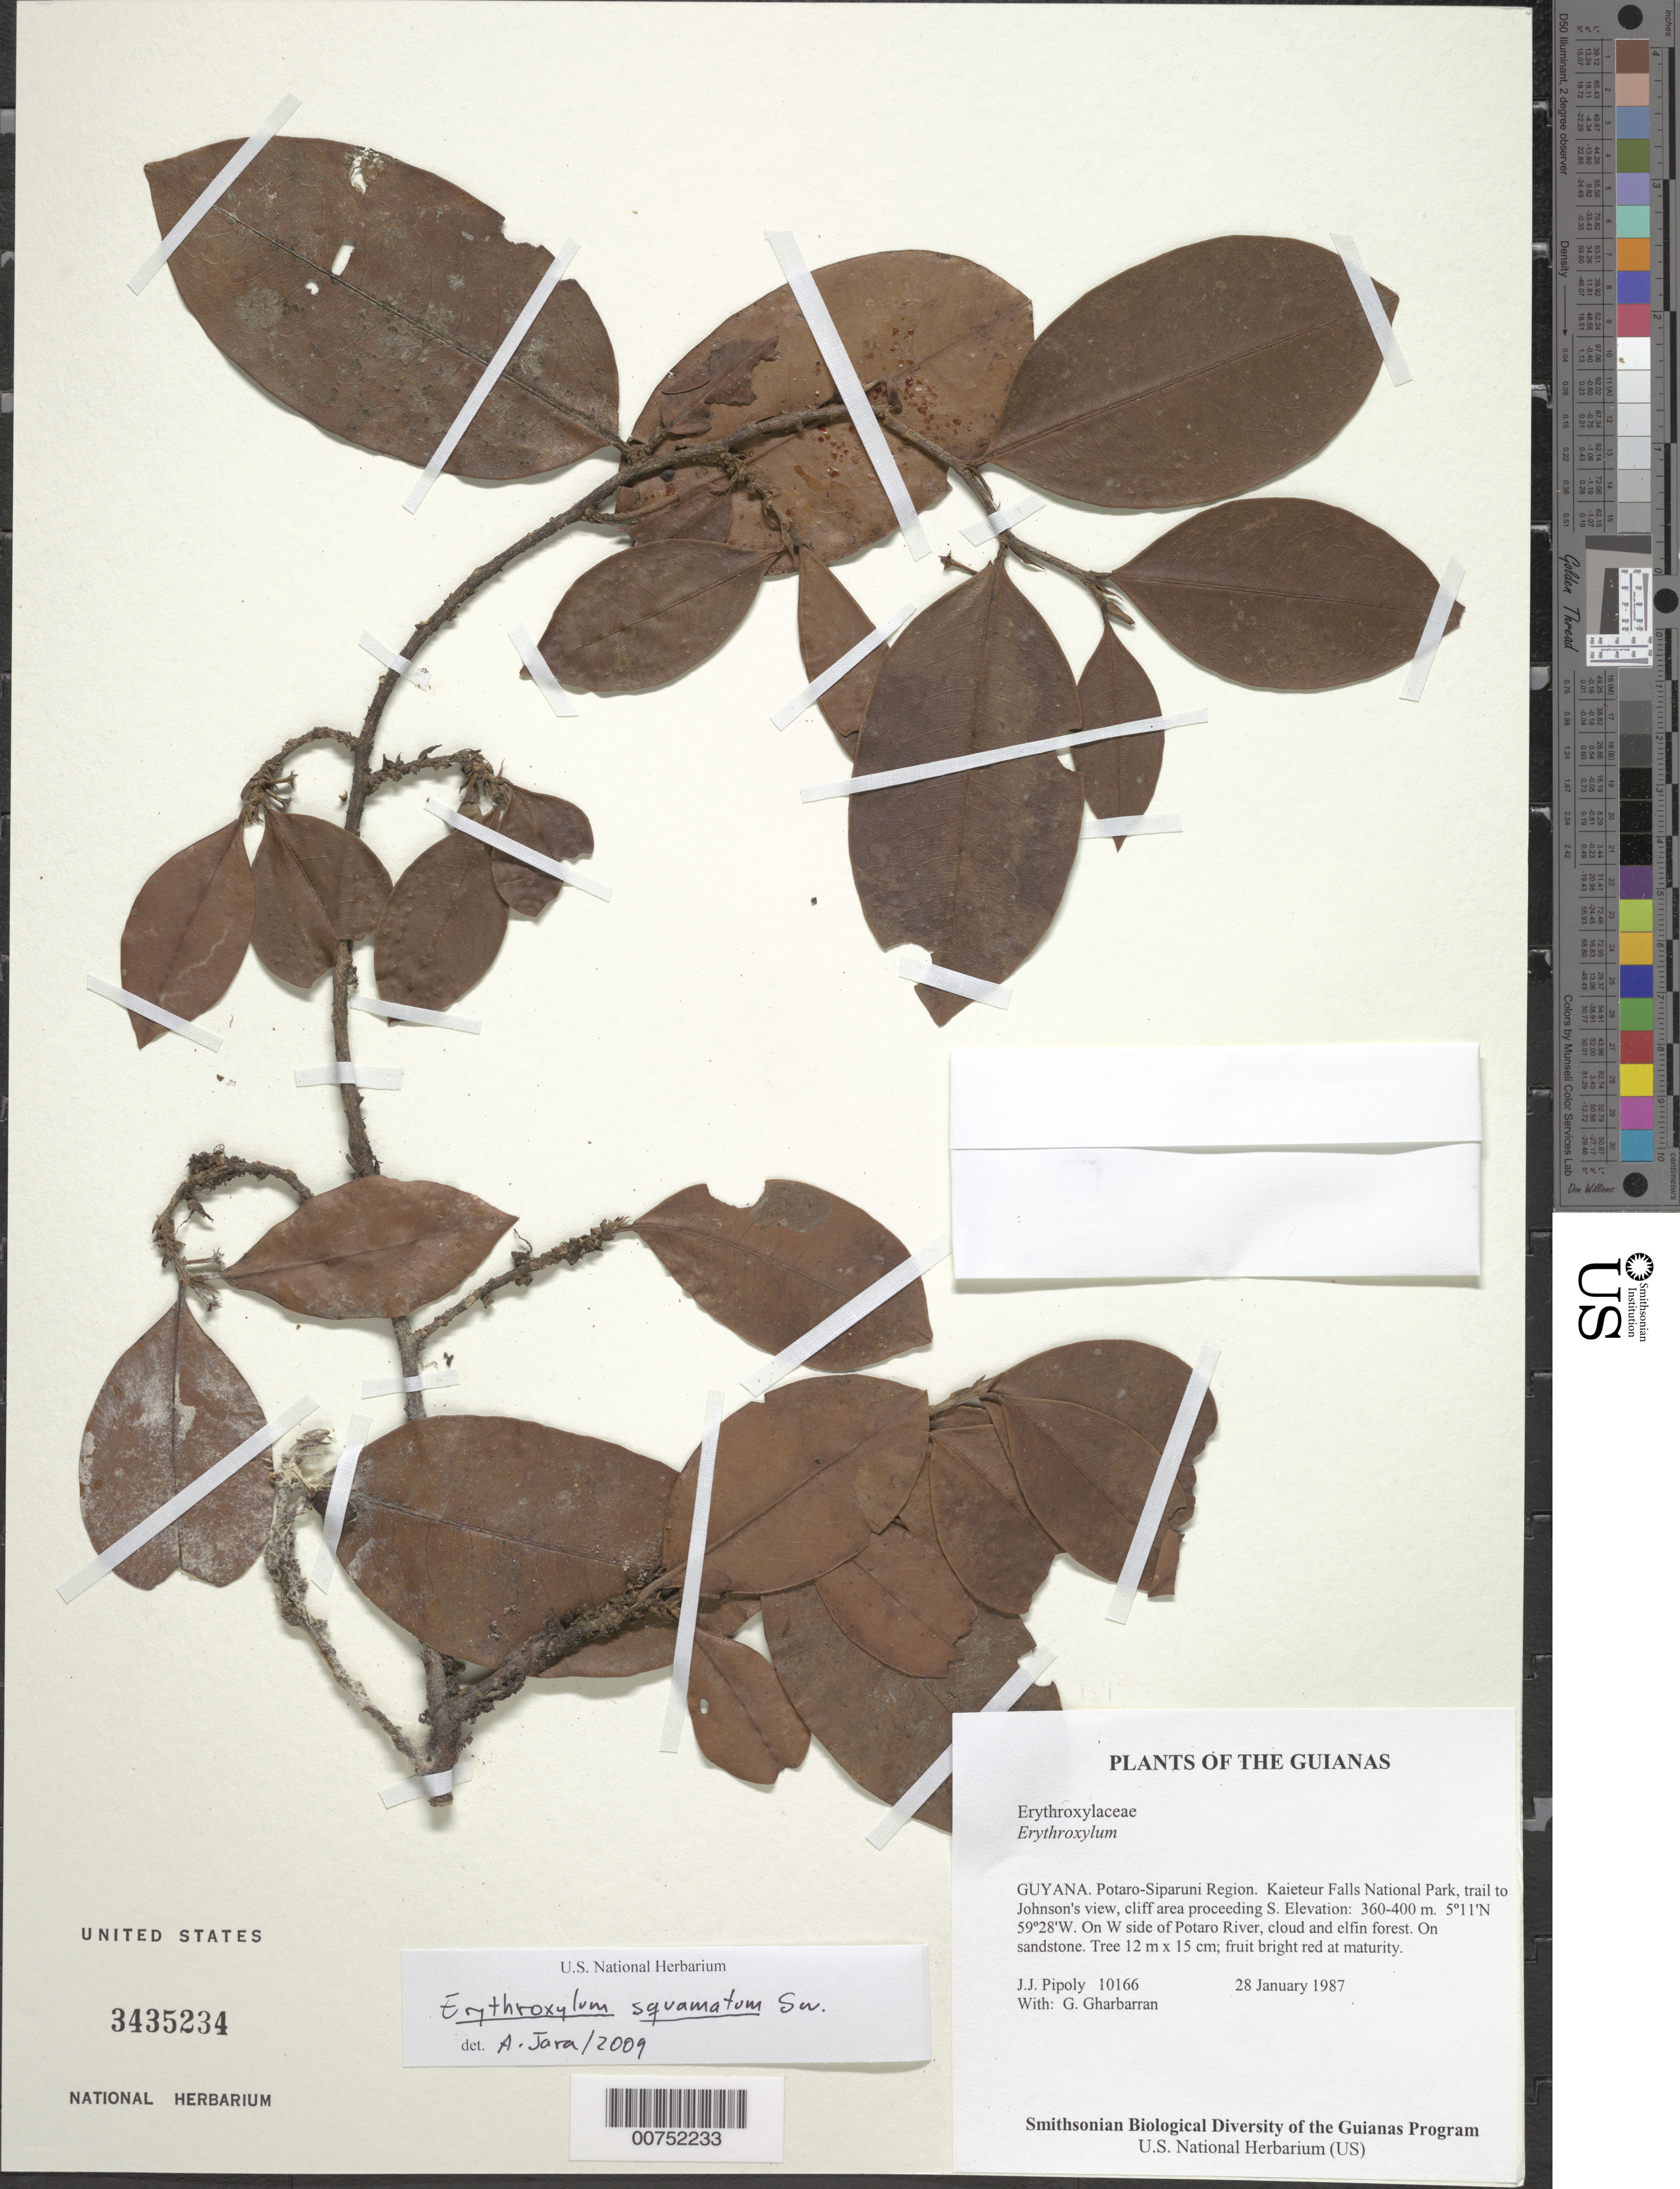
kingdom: Plantae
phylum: Tracheophyta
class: Magnoliopsida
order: Malpighiales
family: Erythroxylaceae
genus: Erythroxylum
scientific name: Erythroxylum squamatum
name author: Sw.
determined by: Java, A.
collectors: J. J. Pipoly & G. Gharbarran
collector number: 10166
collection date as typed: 28 January 1987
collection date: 1987-01-28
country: Guyana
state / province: Potaro-Siparuni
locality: Kaieteur Falls National Park, trail to Johnson's view, cliff area proceeding S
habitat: On W side of Potaro River, cloud and elfin forest. On sandstone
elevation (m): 360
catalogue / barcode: US 3435234